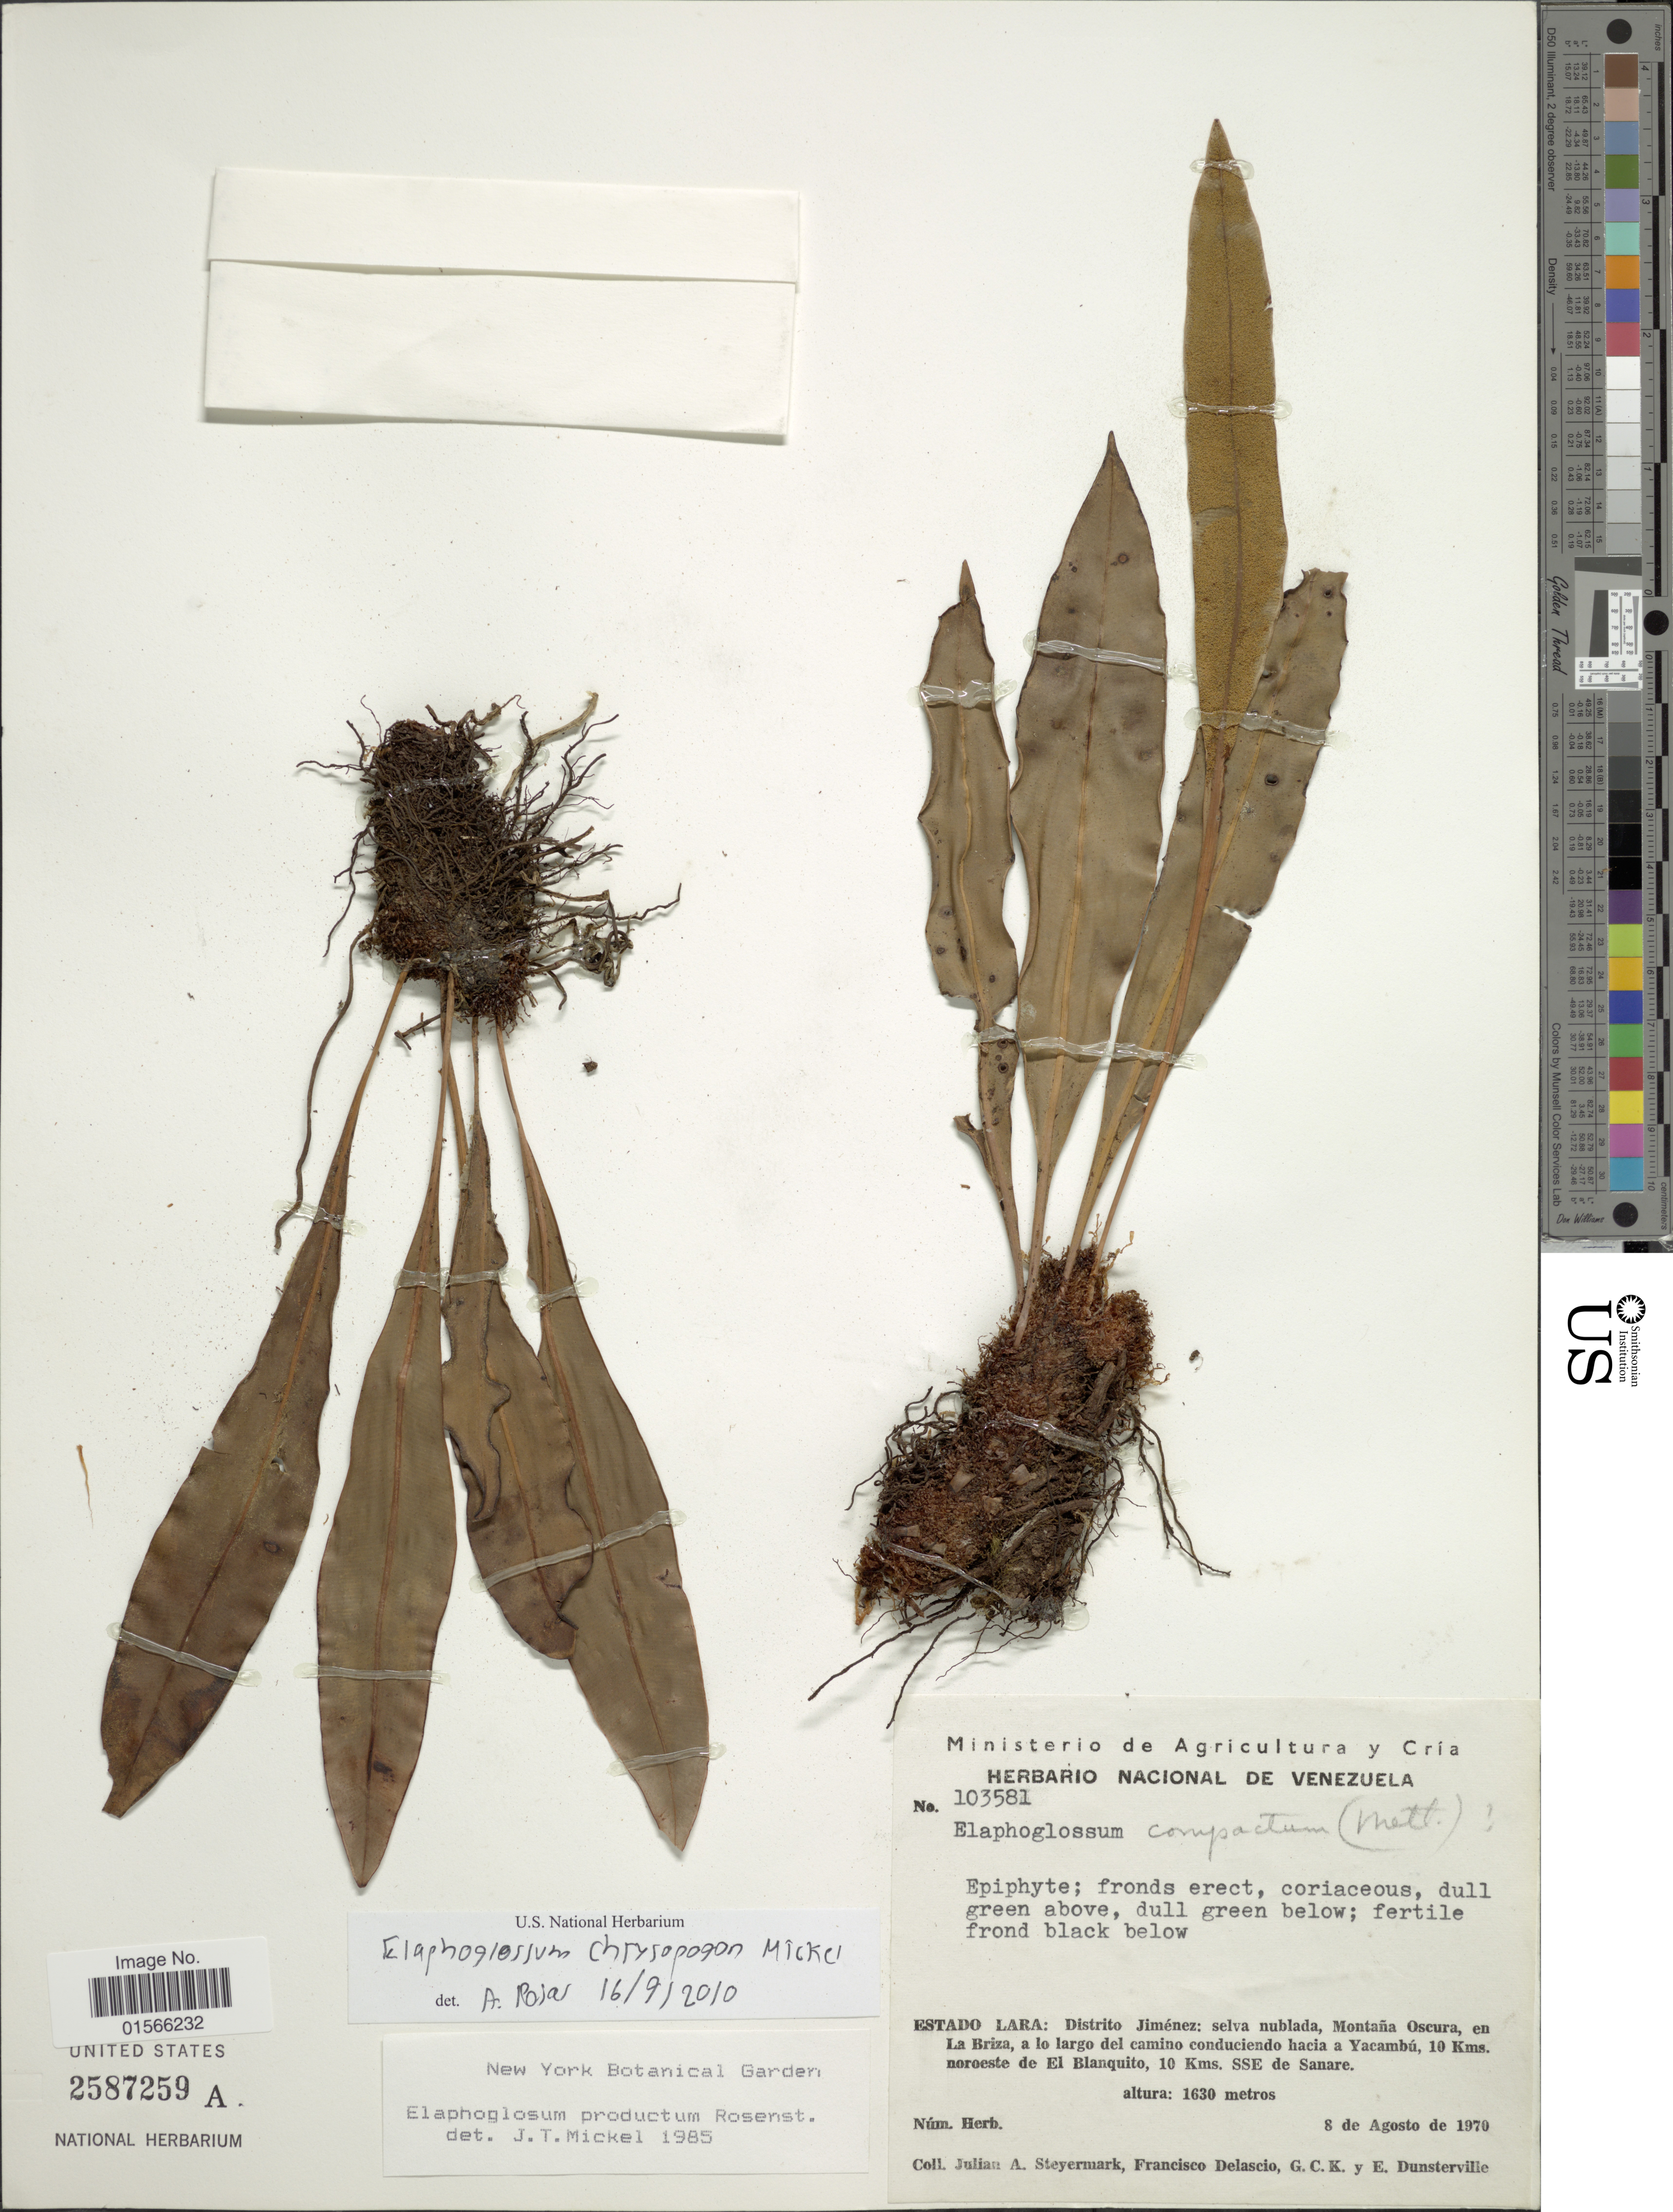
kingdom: Plantae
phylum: Tracheophyta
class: Polypodiopsida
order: Polypodiales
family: Dryopteridaceae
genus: Elaphoglossum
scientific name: Elaphoglossum chrysopogon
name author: Mickel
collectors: J. Steyermark, F. Delascio C., G. C. K. Dunsterville & E. Dunsterville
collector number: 103581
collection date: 1970-08-08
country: Venezuela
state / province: Lara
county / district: Jiménez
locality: Distrito Jiménez: selva nublada, Montaña Oscura, en La Briza, alo largo del camino conduciendo hacia a Yacambú, 10 kms noroeste de El Blanquito, 10 Kms SSE de Sanare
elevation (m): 1630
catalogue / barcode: US 2587259A